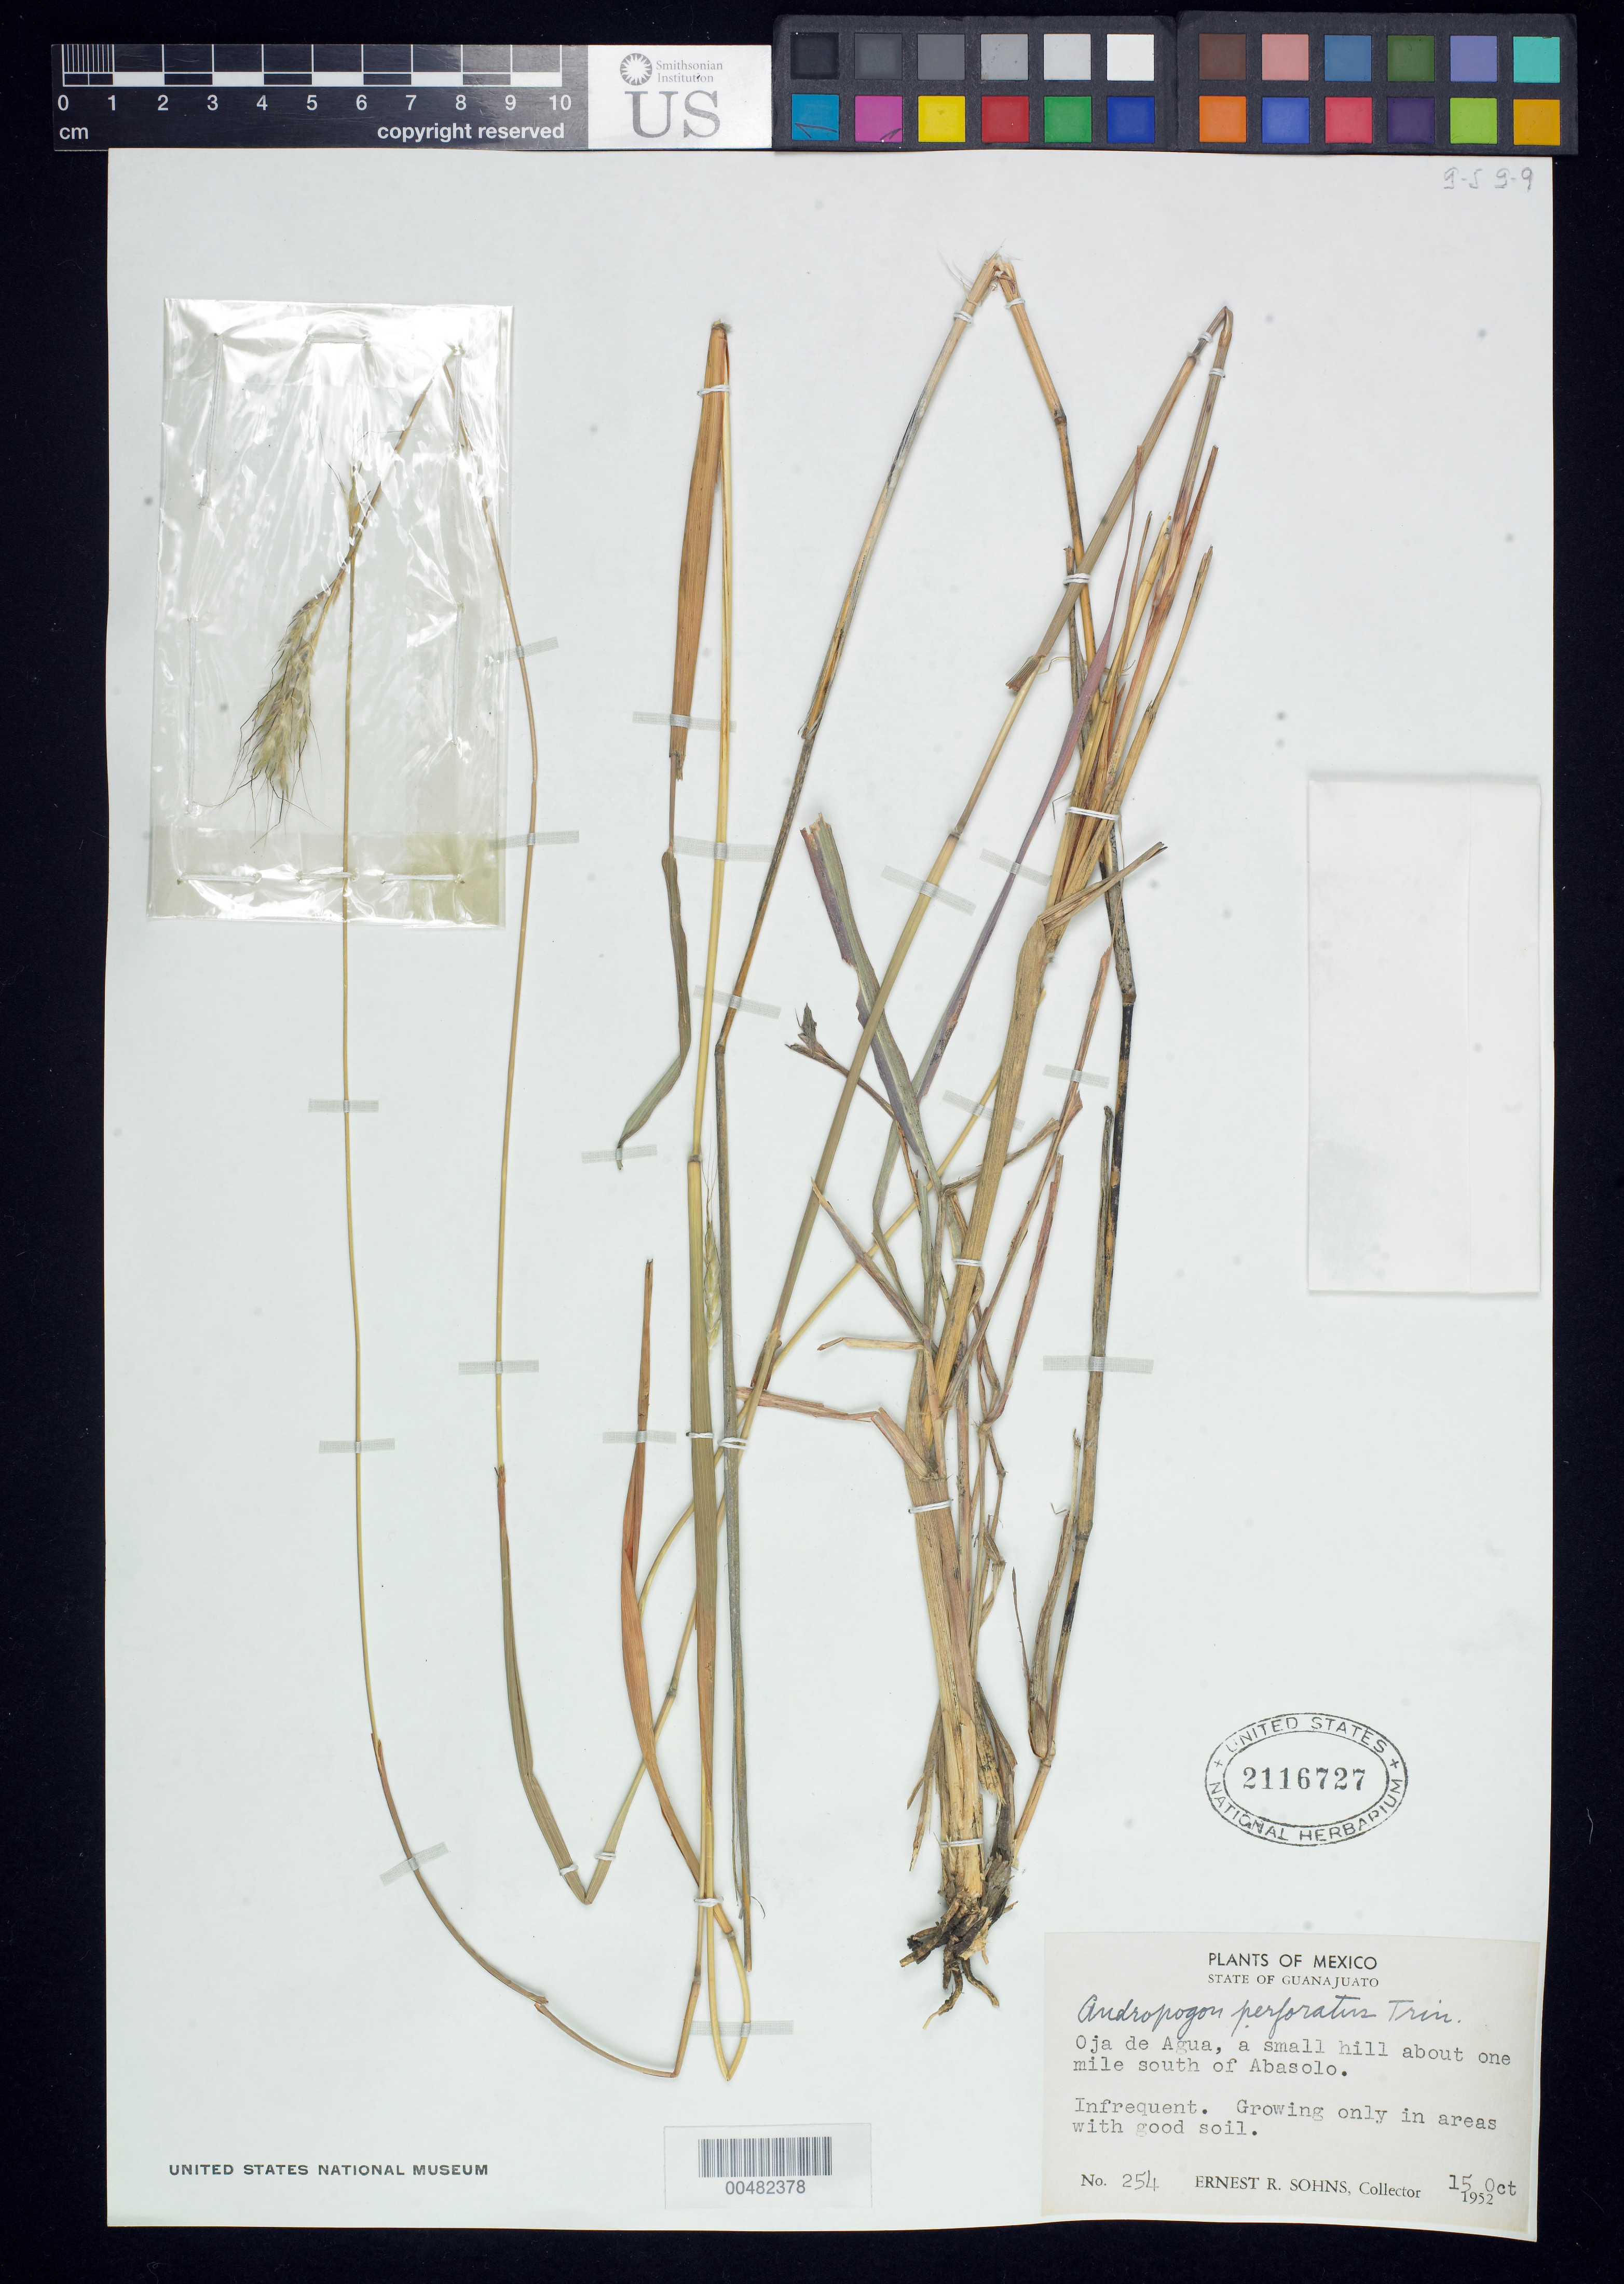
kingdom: Plantae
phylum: Tracheophyta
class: Liliopsida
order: Poales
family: Poaceae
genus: Bothriochloa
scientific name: Bothriochloa perforata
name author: (Trin. ex E. Fourn.) Herter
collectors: E. R. Sohns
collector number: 254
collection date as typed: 15 Oct 1952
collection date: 1952-10-15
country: Mexico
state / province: Guanajuato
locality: Oja de Agua, about 1 mi S of Abasolo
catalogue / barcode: US 2116727